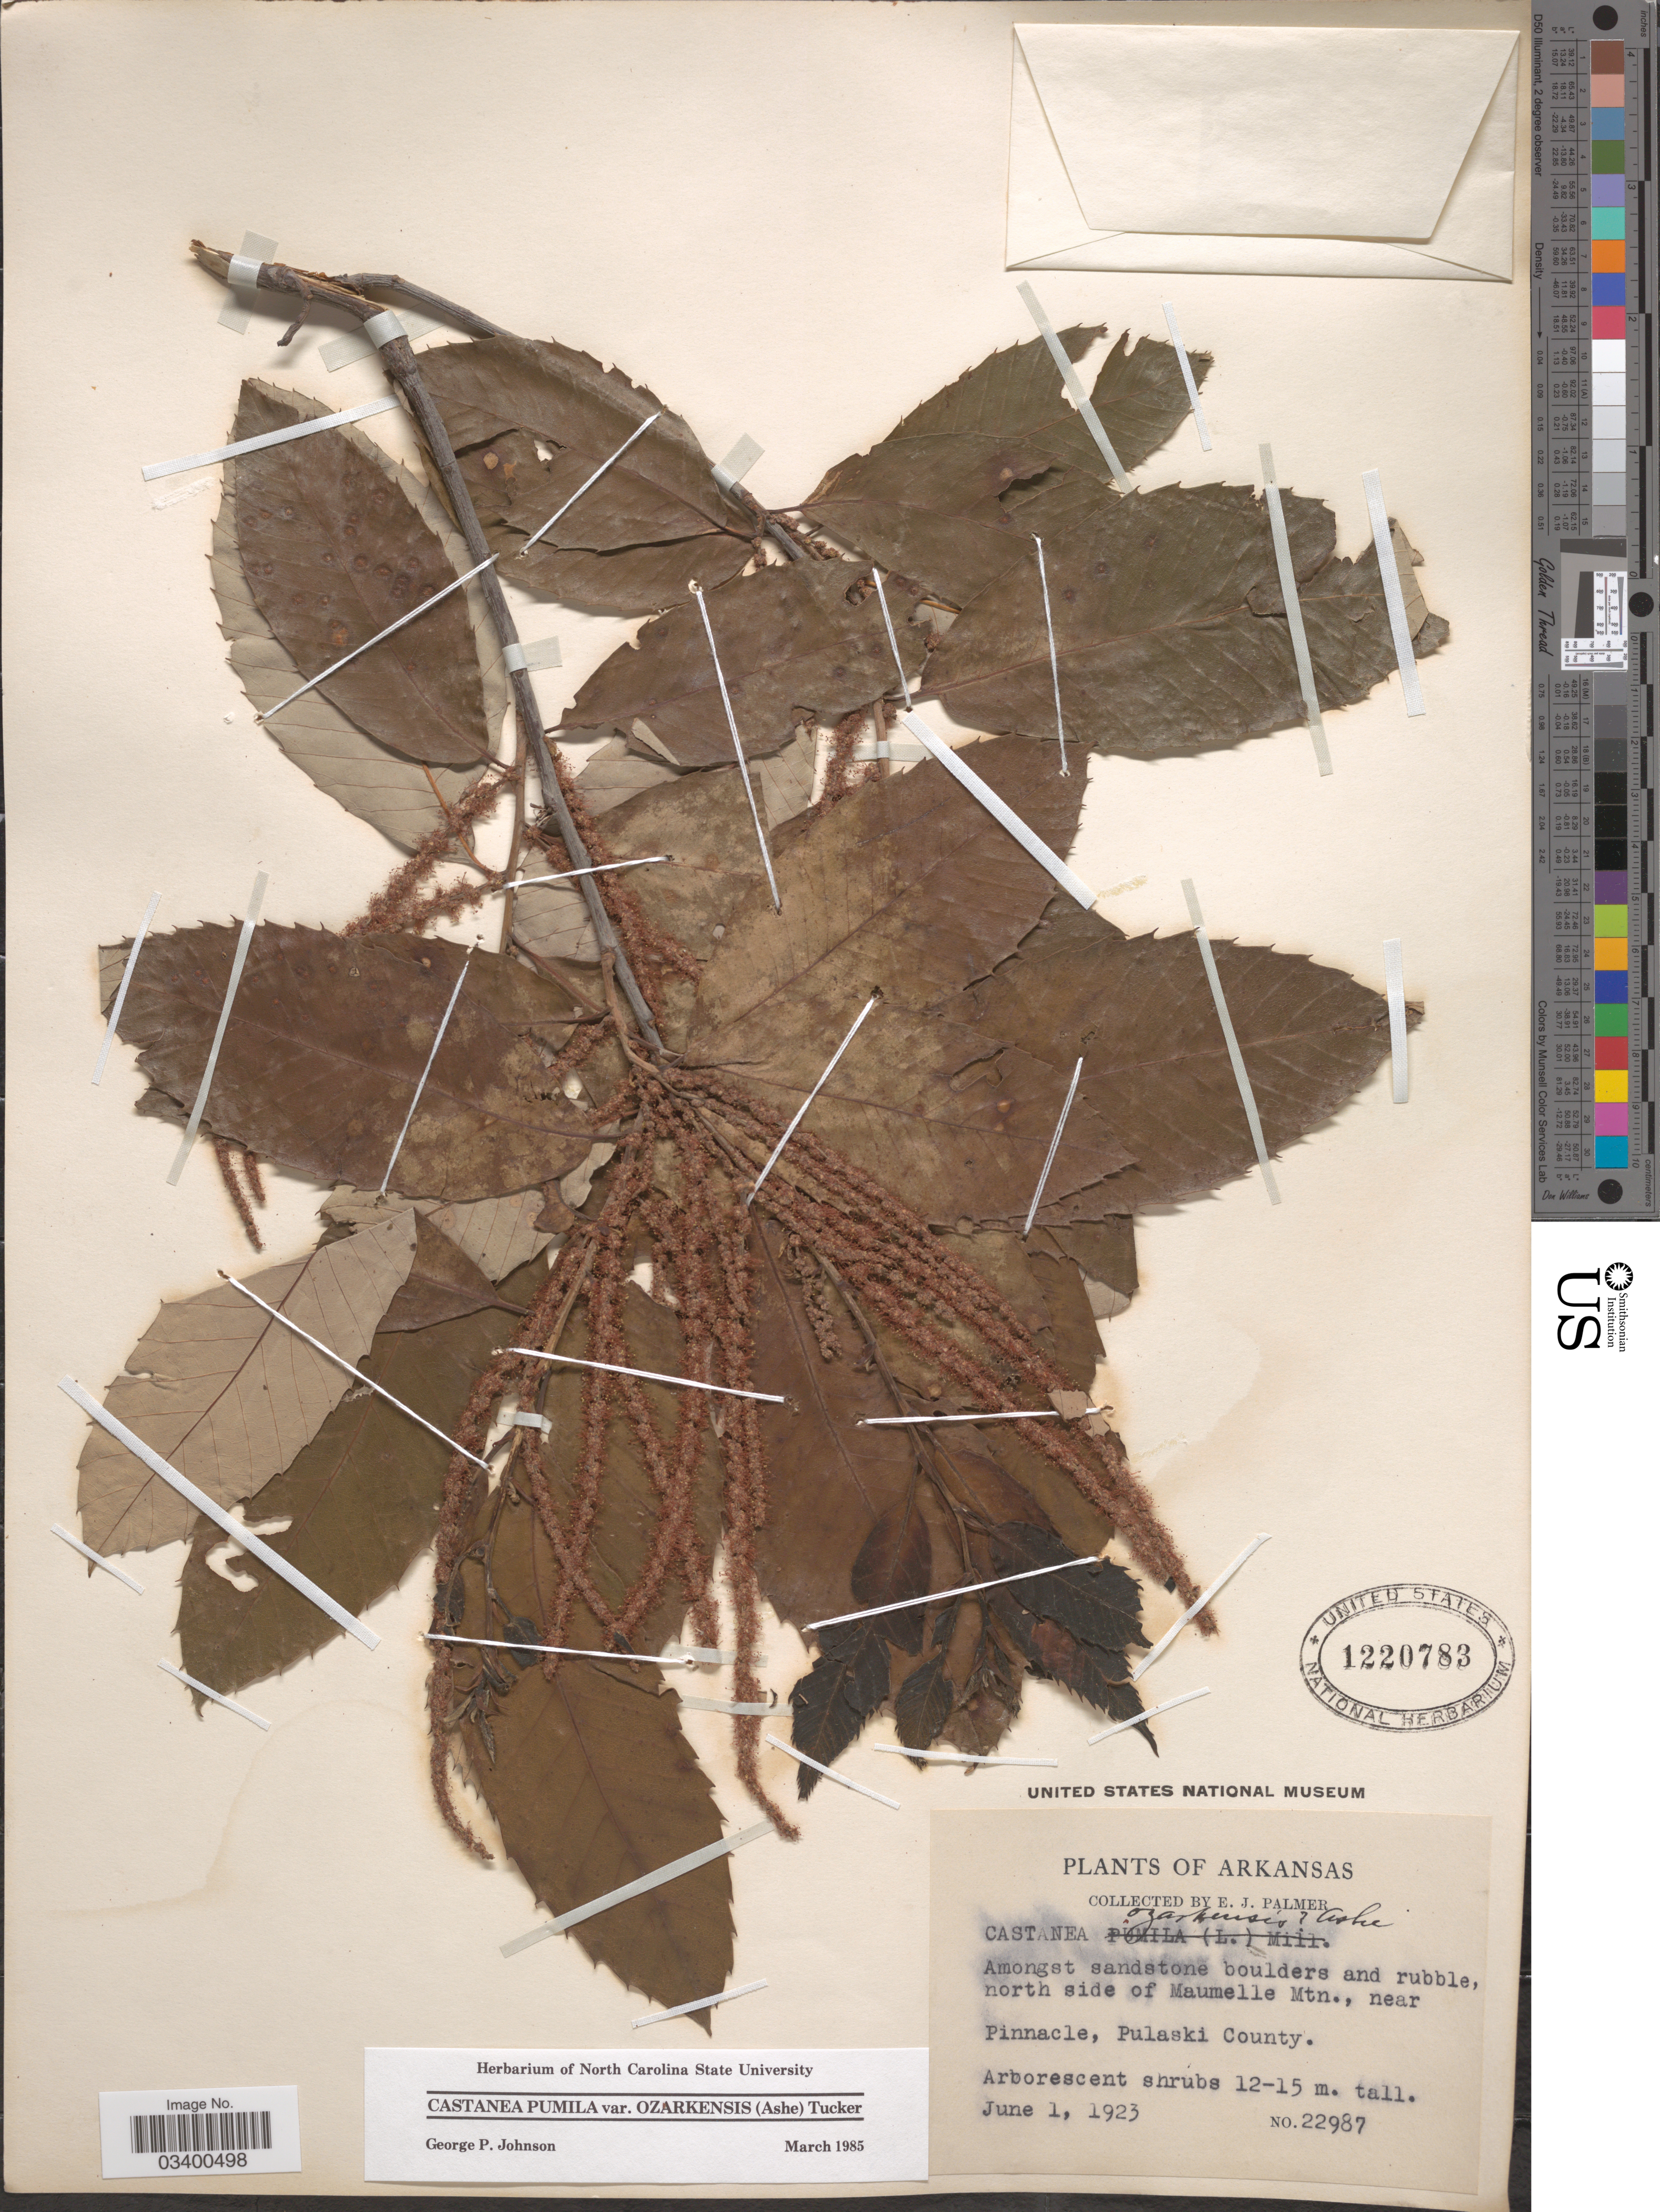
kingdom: Plantae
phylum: Tracheophyta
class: Magnoliopsida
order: Fagales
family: Fagaceae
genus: Castanea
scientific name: Castanea pumila var. ozarkensis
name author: (Ashe) Tucker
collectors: E. J. Palmer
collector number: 22987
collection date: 1923-06-01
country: United States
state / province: Arkansas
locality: North side of Maumelle Mtn., near Pinnacle, Pulaski County.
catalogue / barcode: US 1220783